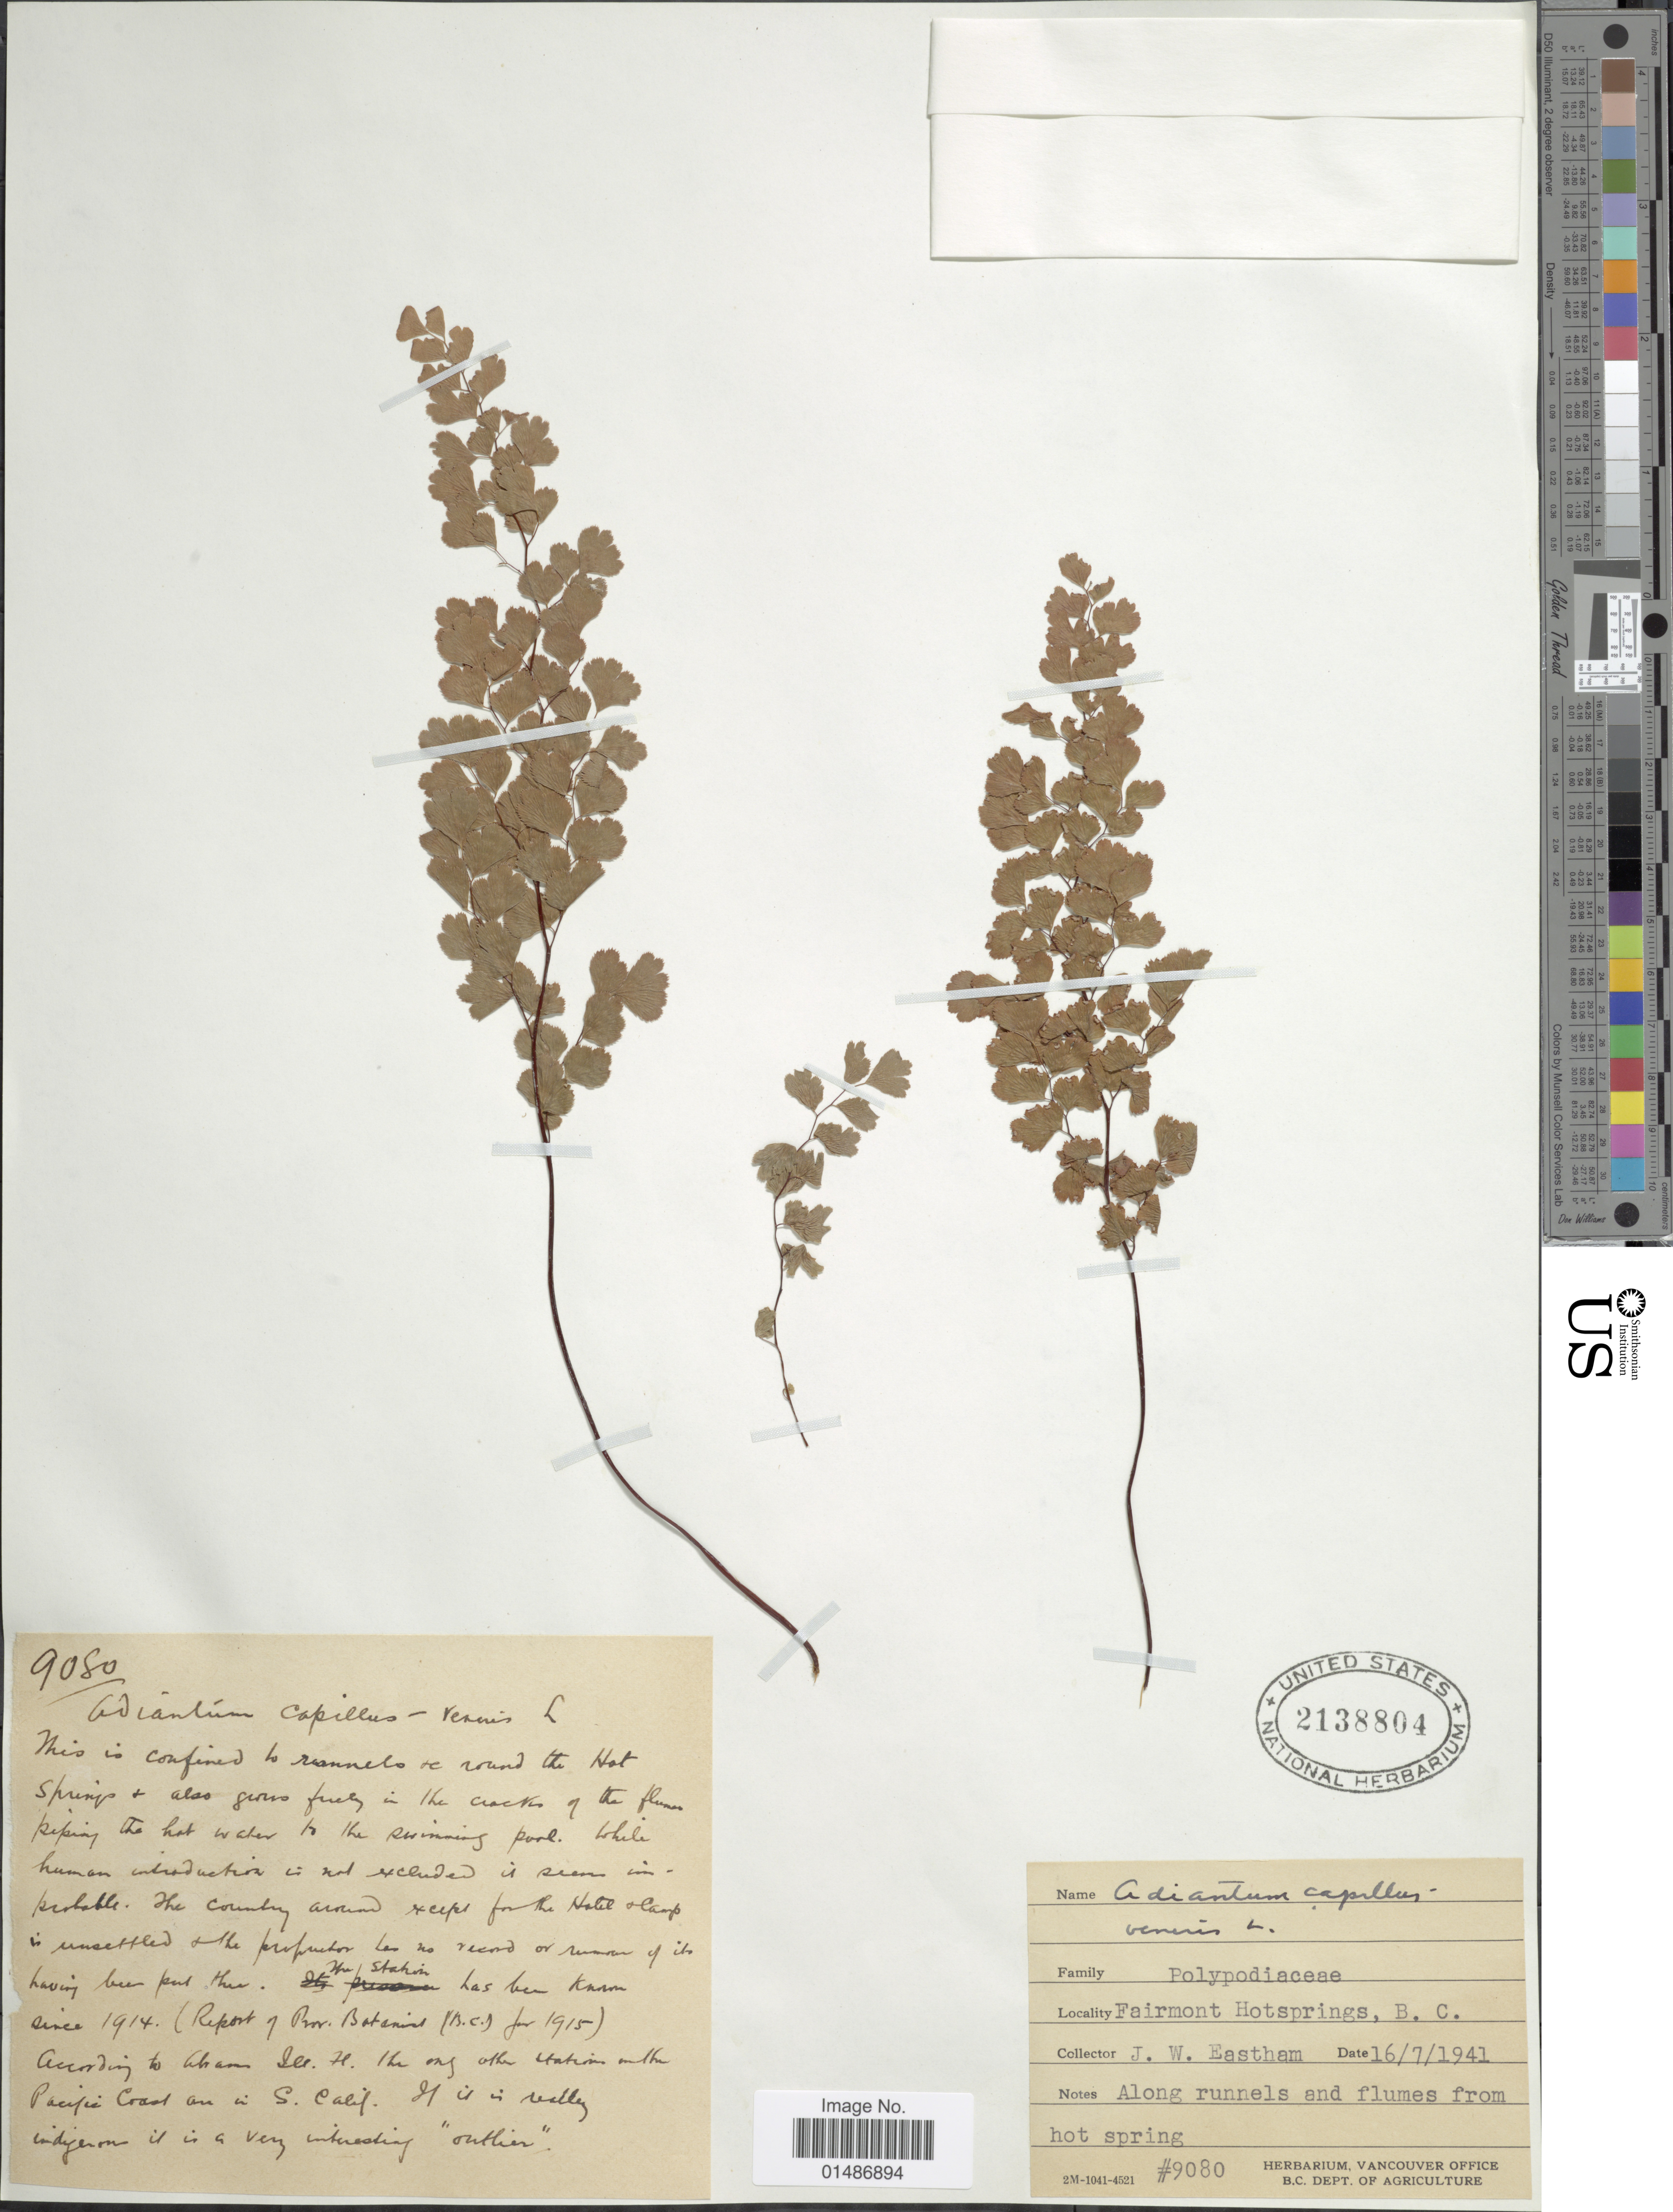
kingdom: Plantae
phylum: Tracheophyta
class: Polypodiopsida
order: Polypodiales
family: Pteridaceae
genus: Adiantum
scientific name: Adiantum capillus-veneris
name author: L.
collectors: J. Eastham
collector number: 9080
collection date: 1941-07-16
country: Canada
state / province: British Columbia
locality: Fairmont Hotsprings, B.C.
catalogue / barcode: US 2138804